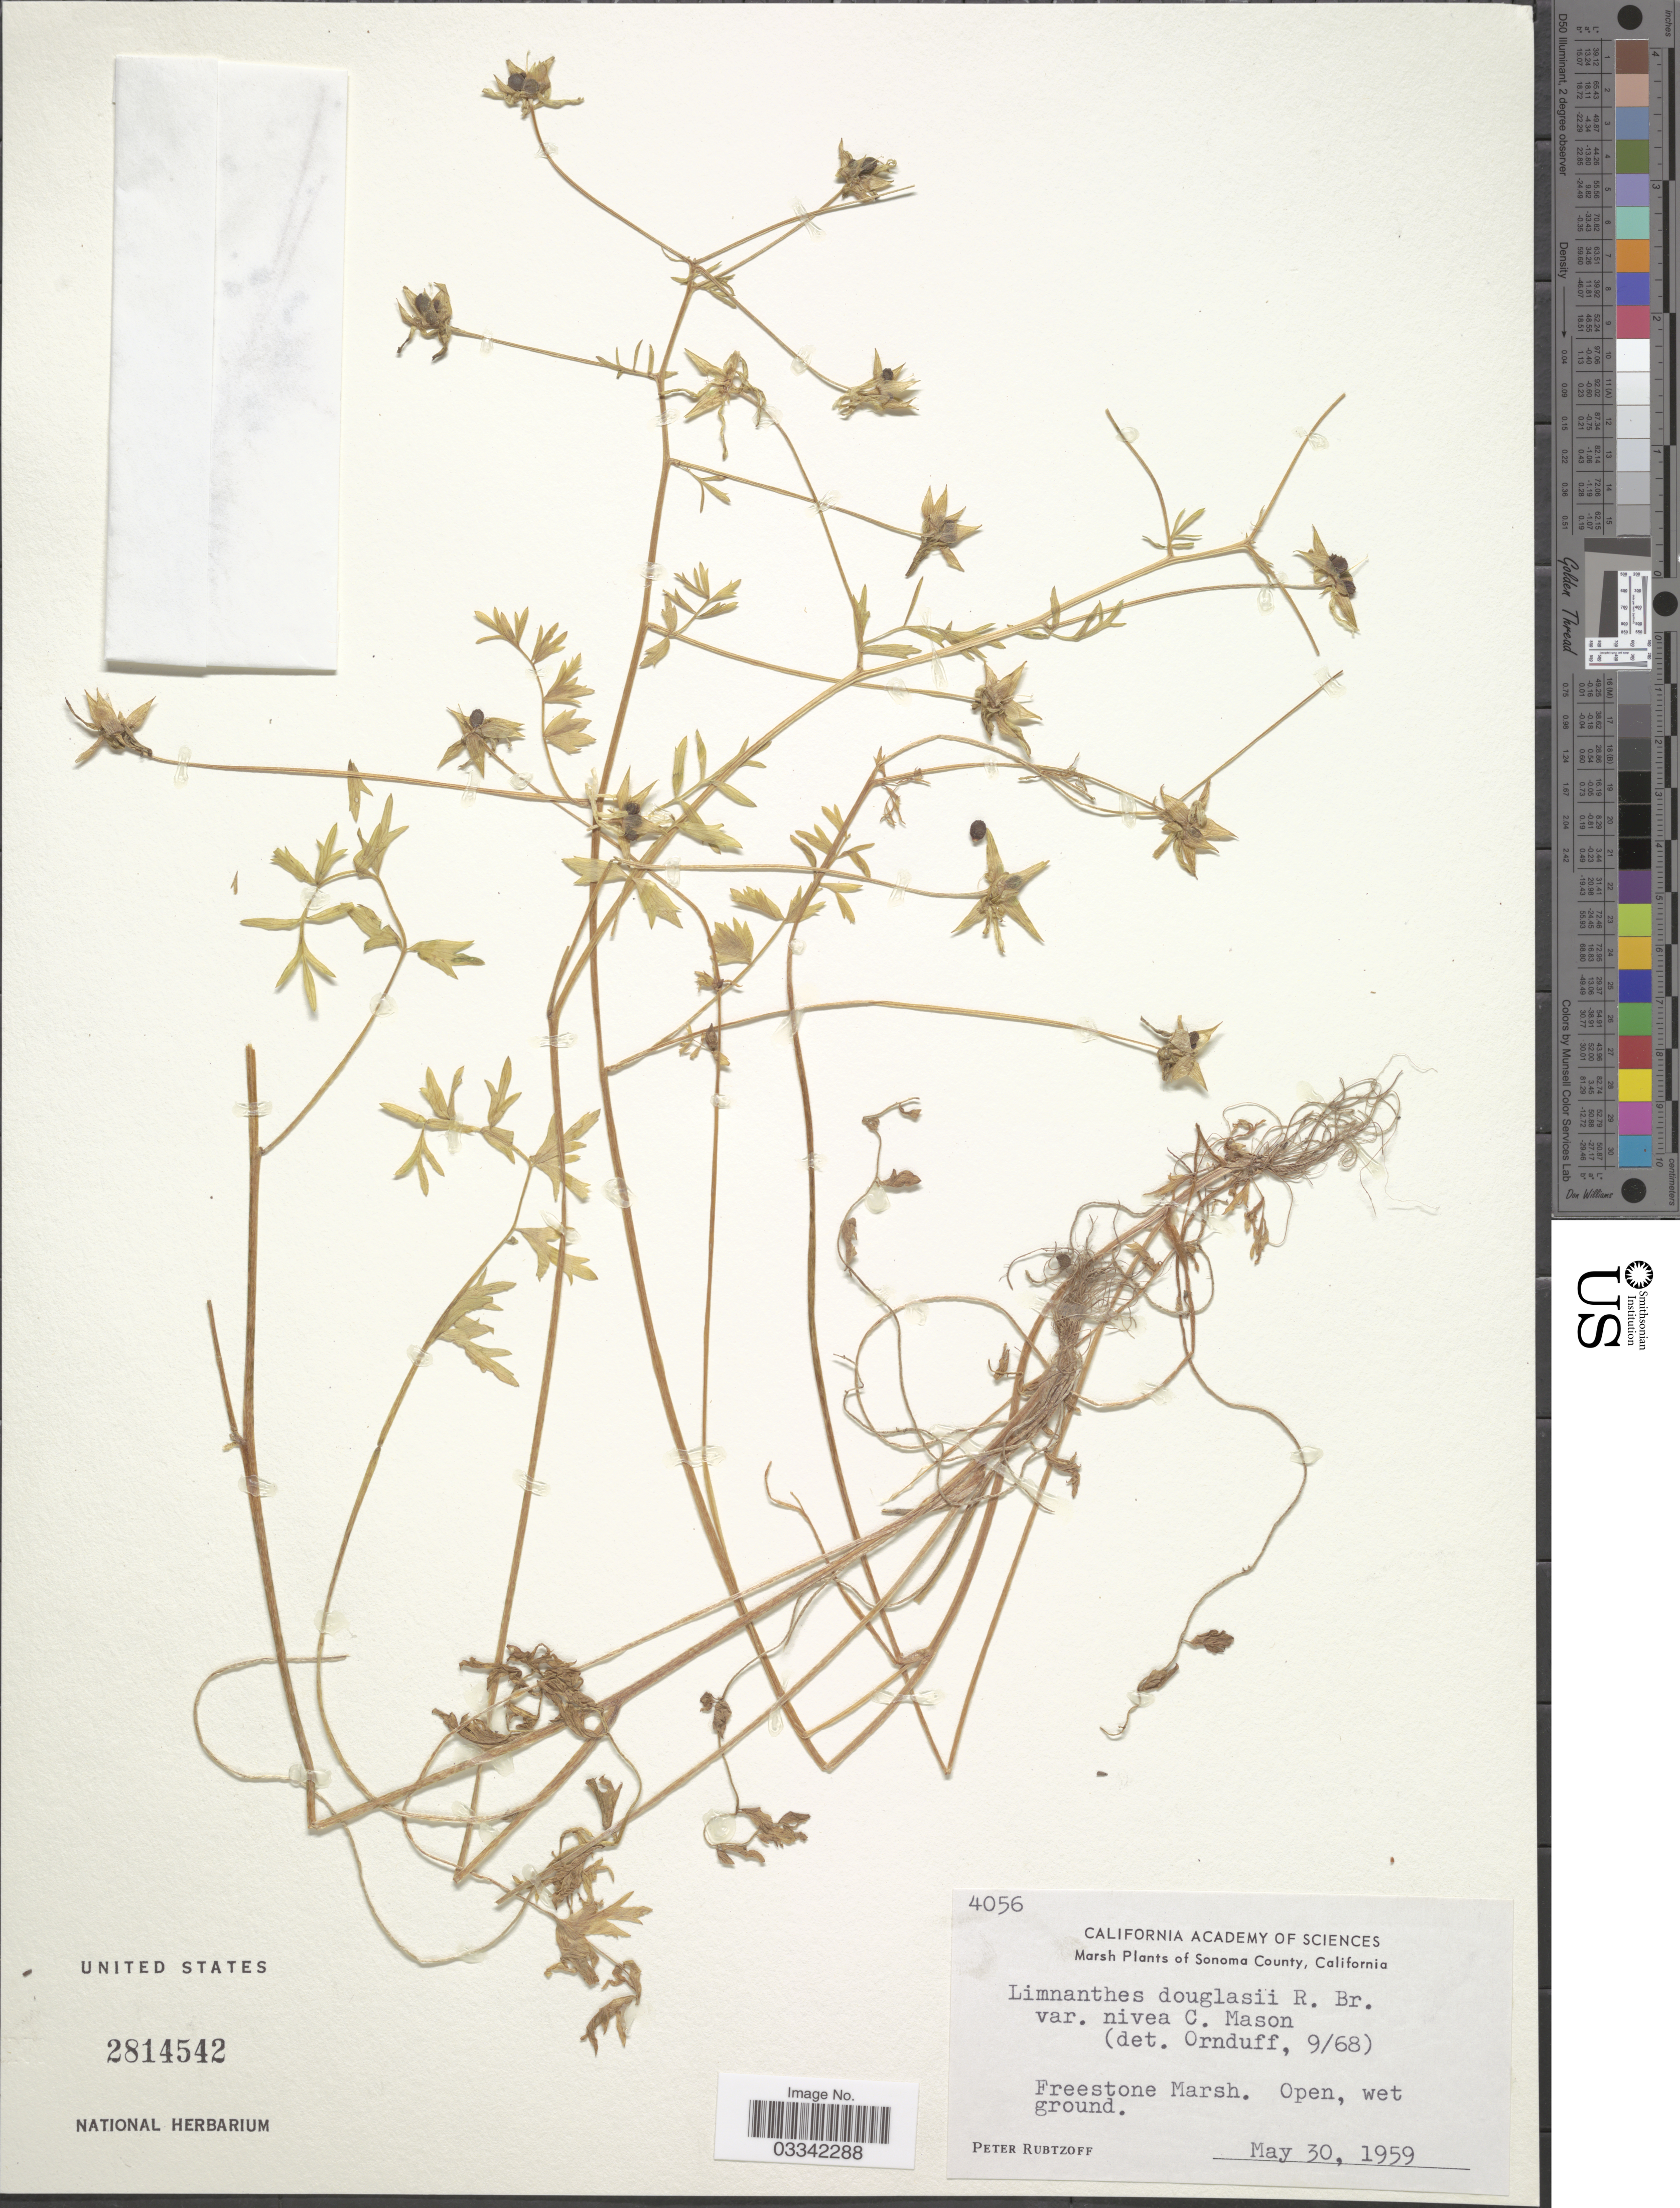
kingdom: Plantae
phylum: Tracheophyta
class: Magnoliopsida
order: Brassicales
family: Limnanthaceae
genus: Limnanthes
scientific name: Limnanthes douglasii var. nivea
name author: Mason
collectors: P. Rubtzoff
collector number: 4056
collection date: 1959-05-30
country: United States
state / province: California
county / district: Sonoma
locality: Sonoma County. Freestone Marsh.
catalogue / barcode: US 2814542